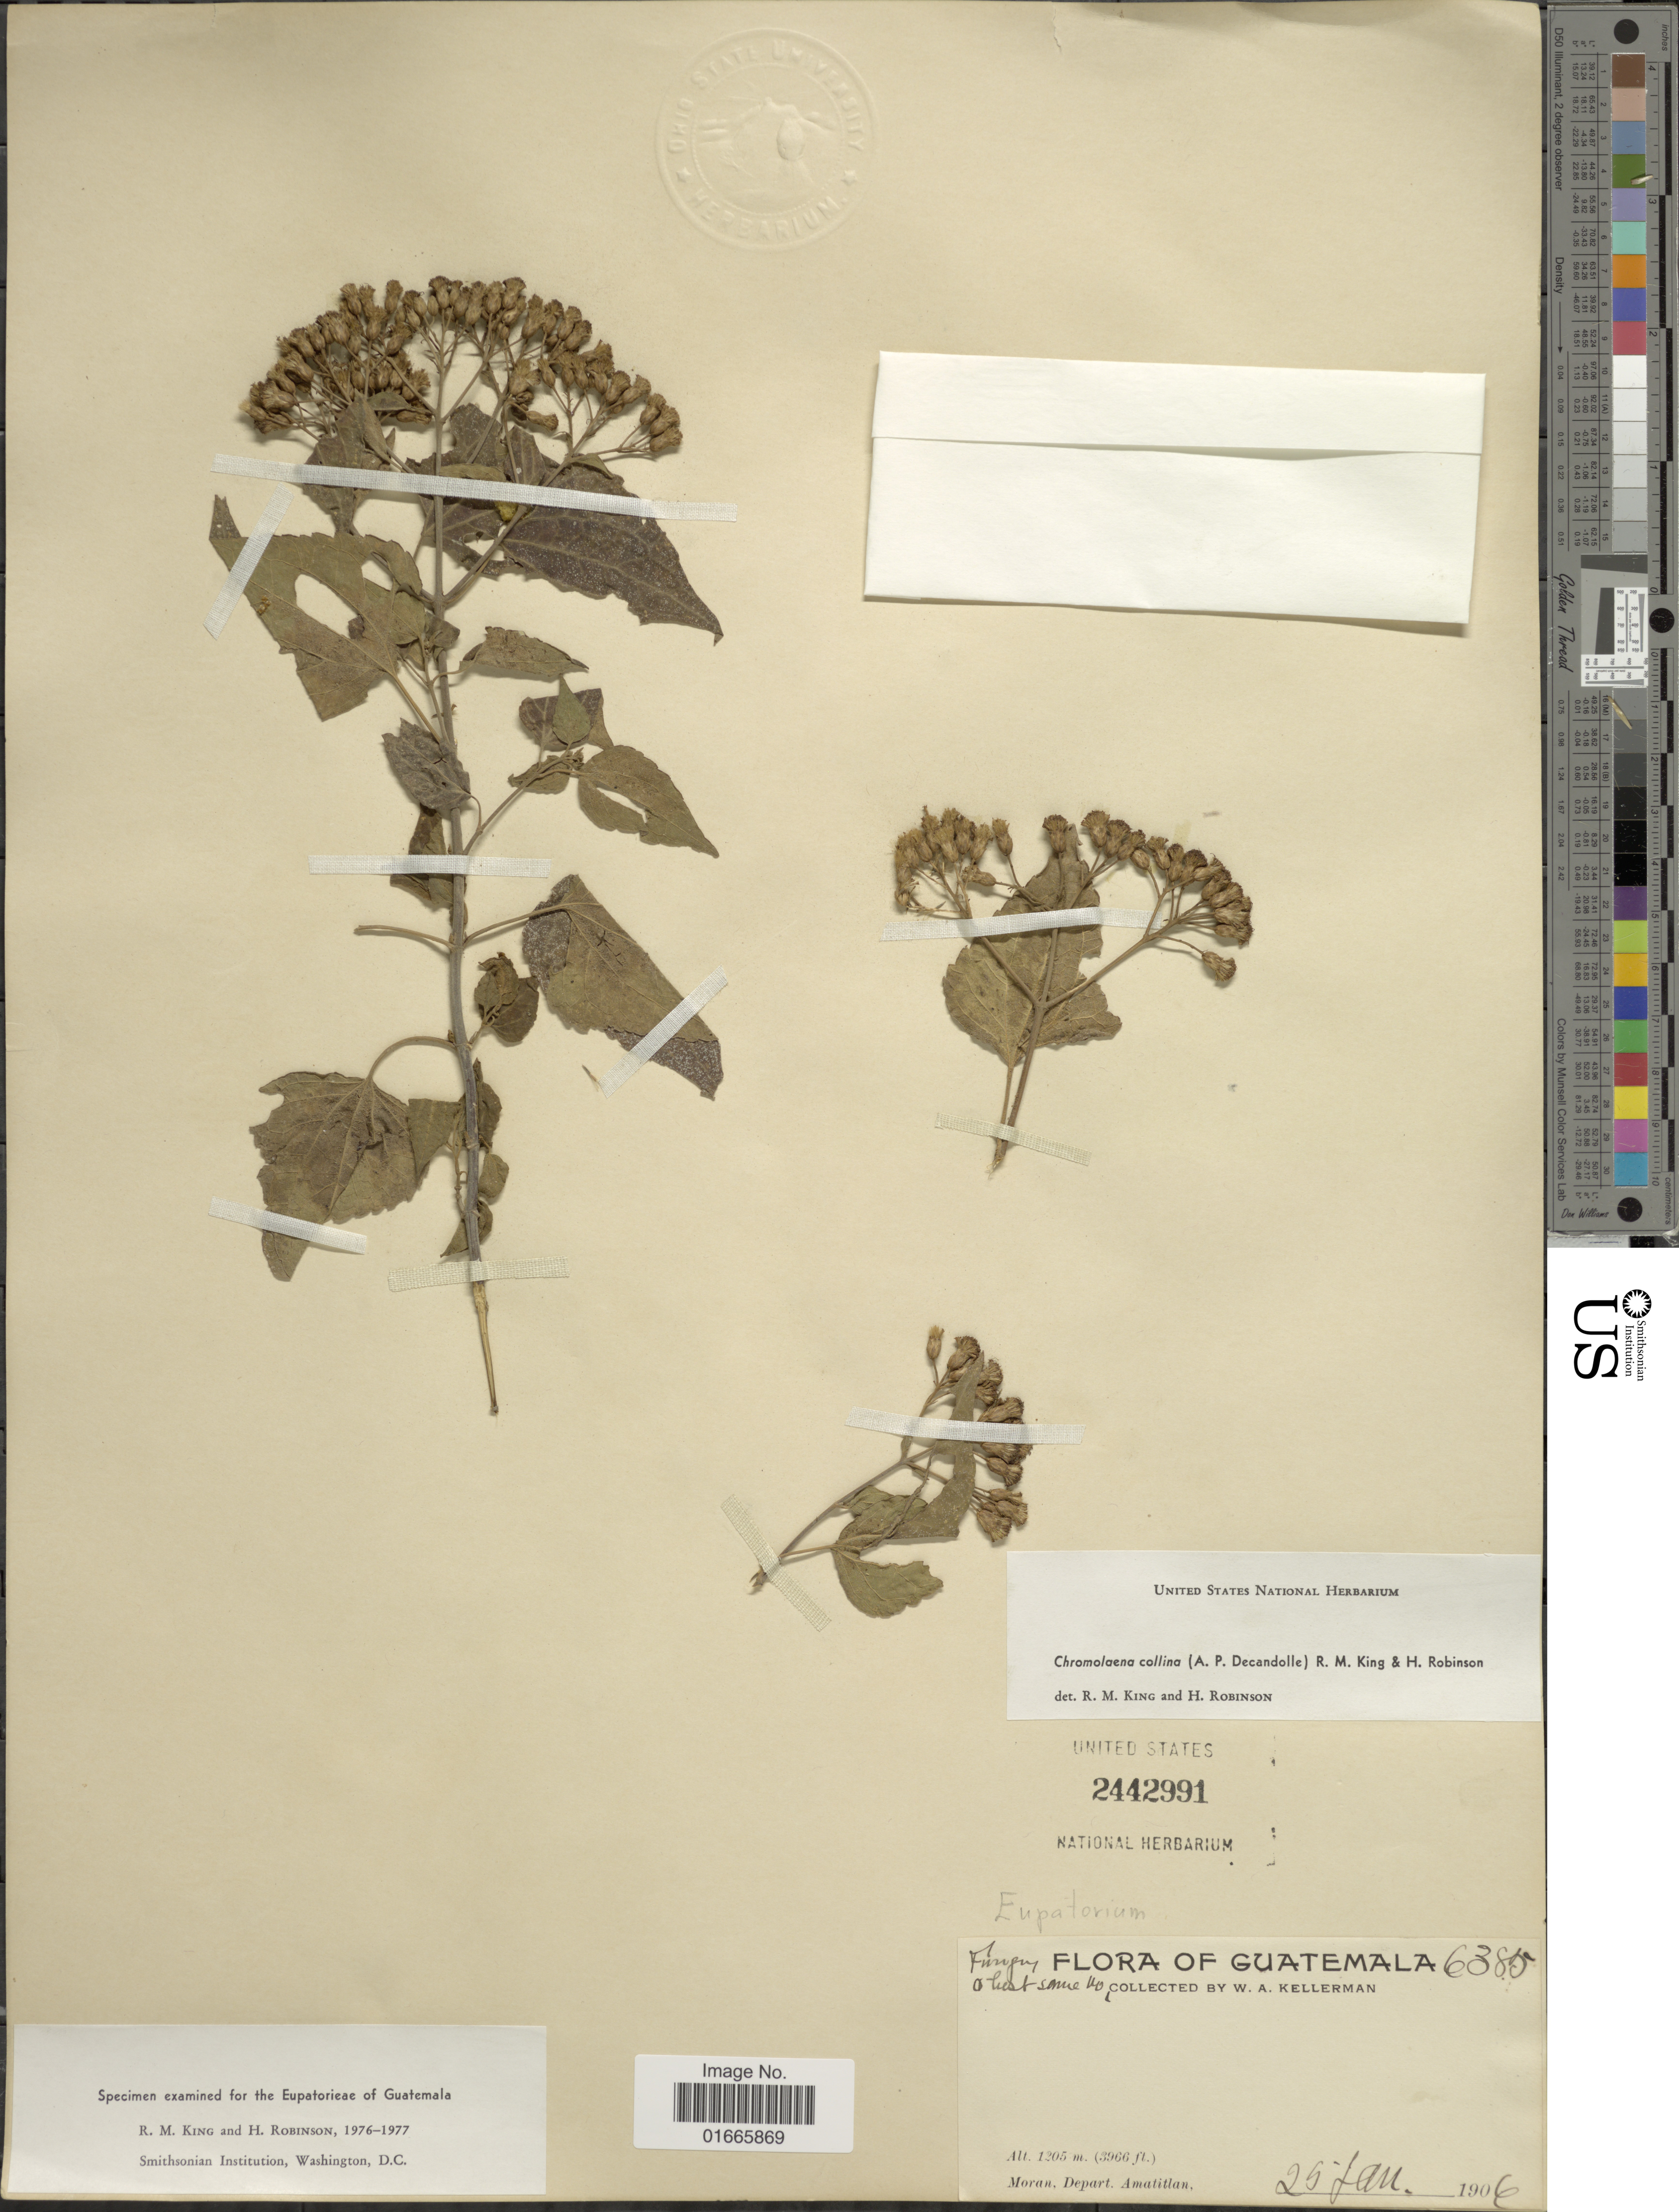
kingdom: Plantae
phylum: Tracheophyta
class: Magnoliopsida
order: Asterales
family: Asteraceae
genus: Chromolaena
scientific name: Chromolaena collina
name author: (DC.) R.M. King & H. Rob.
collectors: W. Kellerman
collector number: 6385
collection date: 1906-01-25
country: Guatemala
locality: Moran, Depart. Amatitlan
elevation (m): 1205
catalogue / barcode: US 2442991